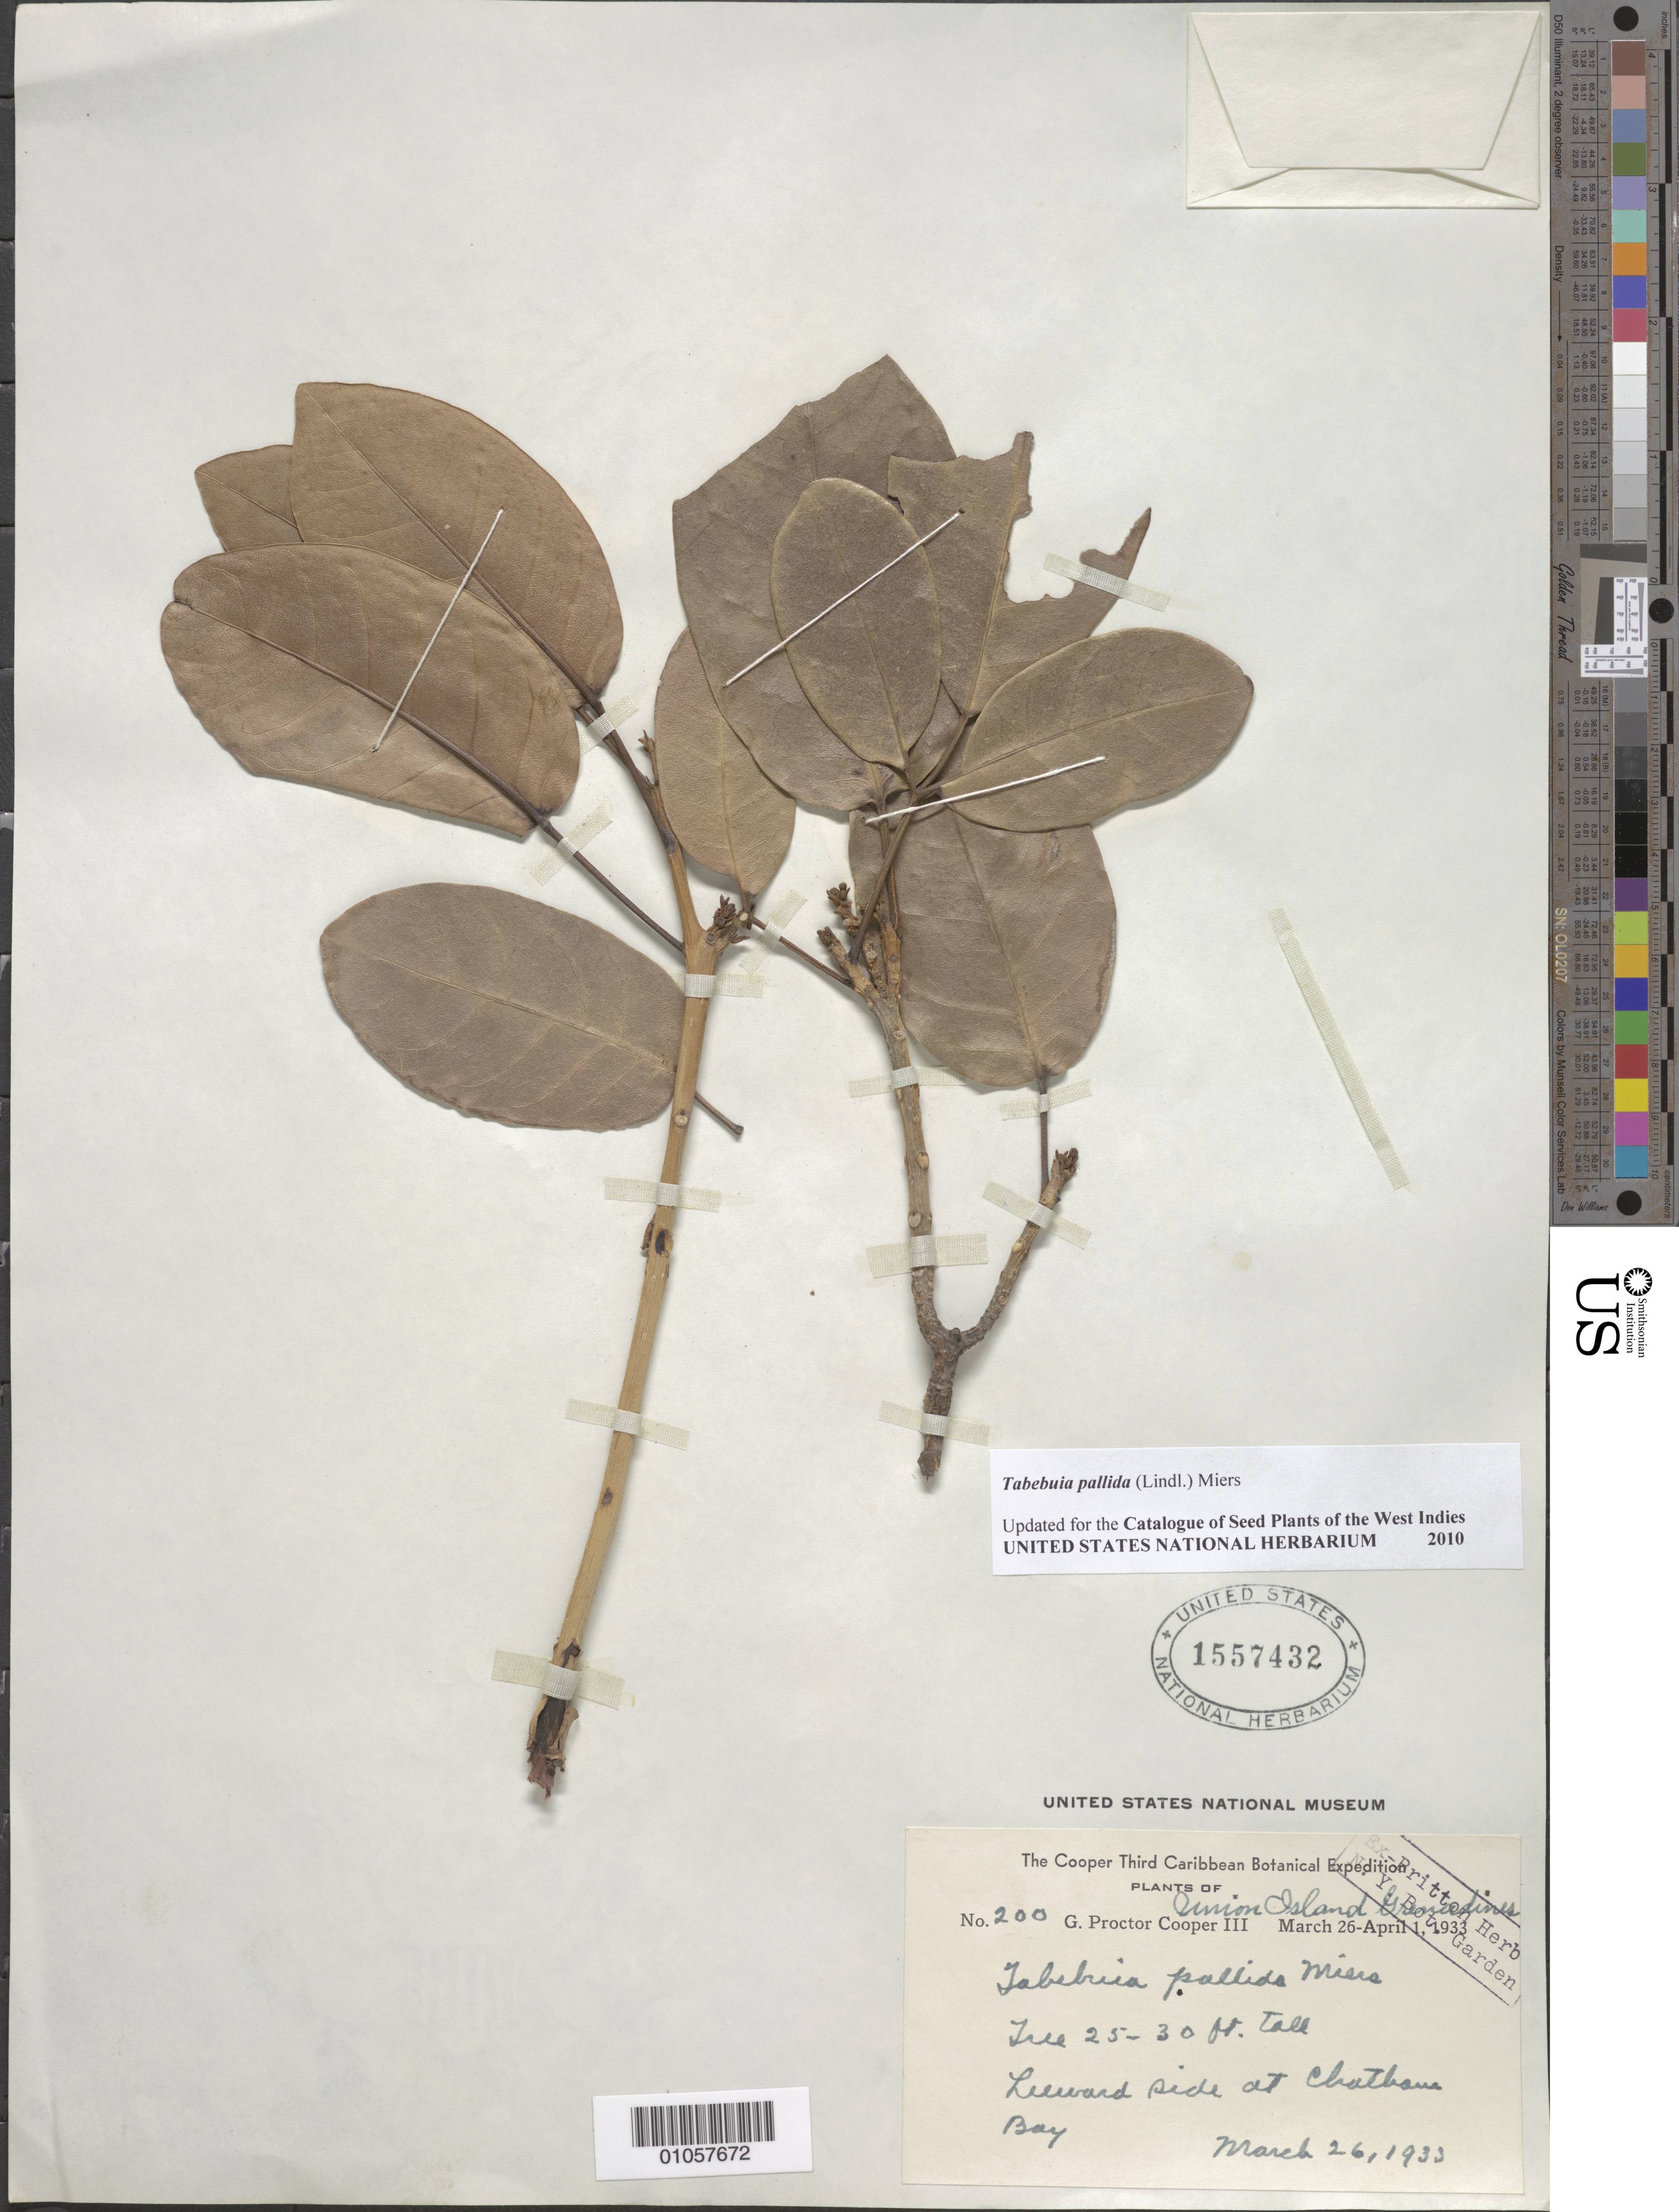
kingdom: Plantae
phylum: Tracheophyta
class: Magnoliopsida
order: Lamiales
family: Bignoniaceae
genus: Tabebuia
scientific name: Tabebuia pallida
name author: (Lindl.) Miers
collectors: G. Cooper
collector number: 200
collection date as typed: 26 Mar 1933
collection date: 1933-03-26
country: St. Vincent - Grenadines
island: Union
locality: Leeward side of island at Chatham Bay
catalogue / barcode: US 1557432